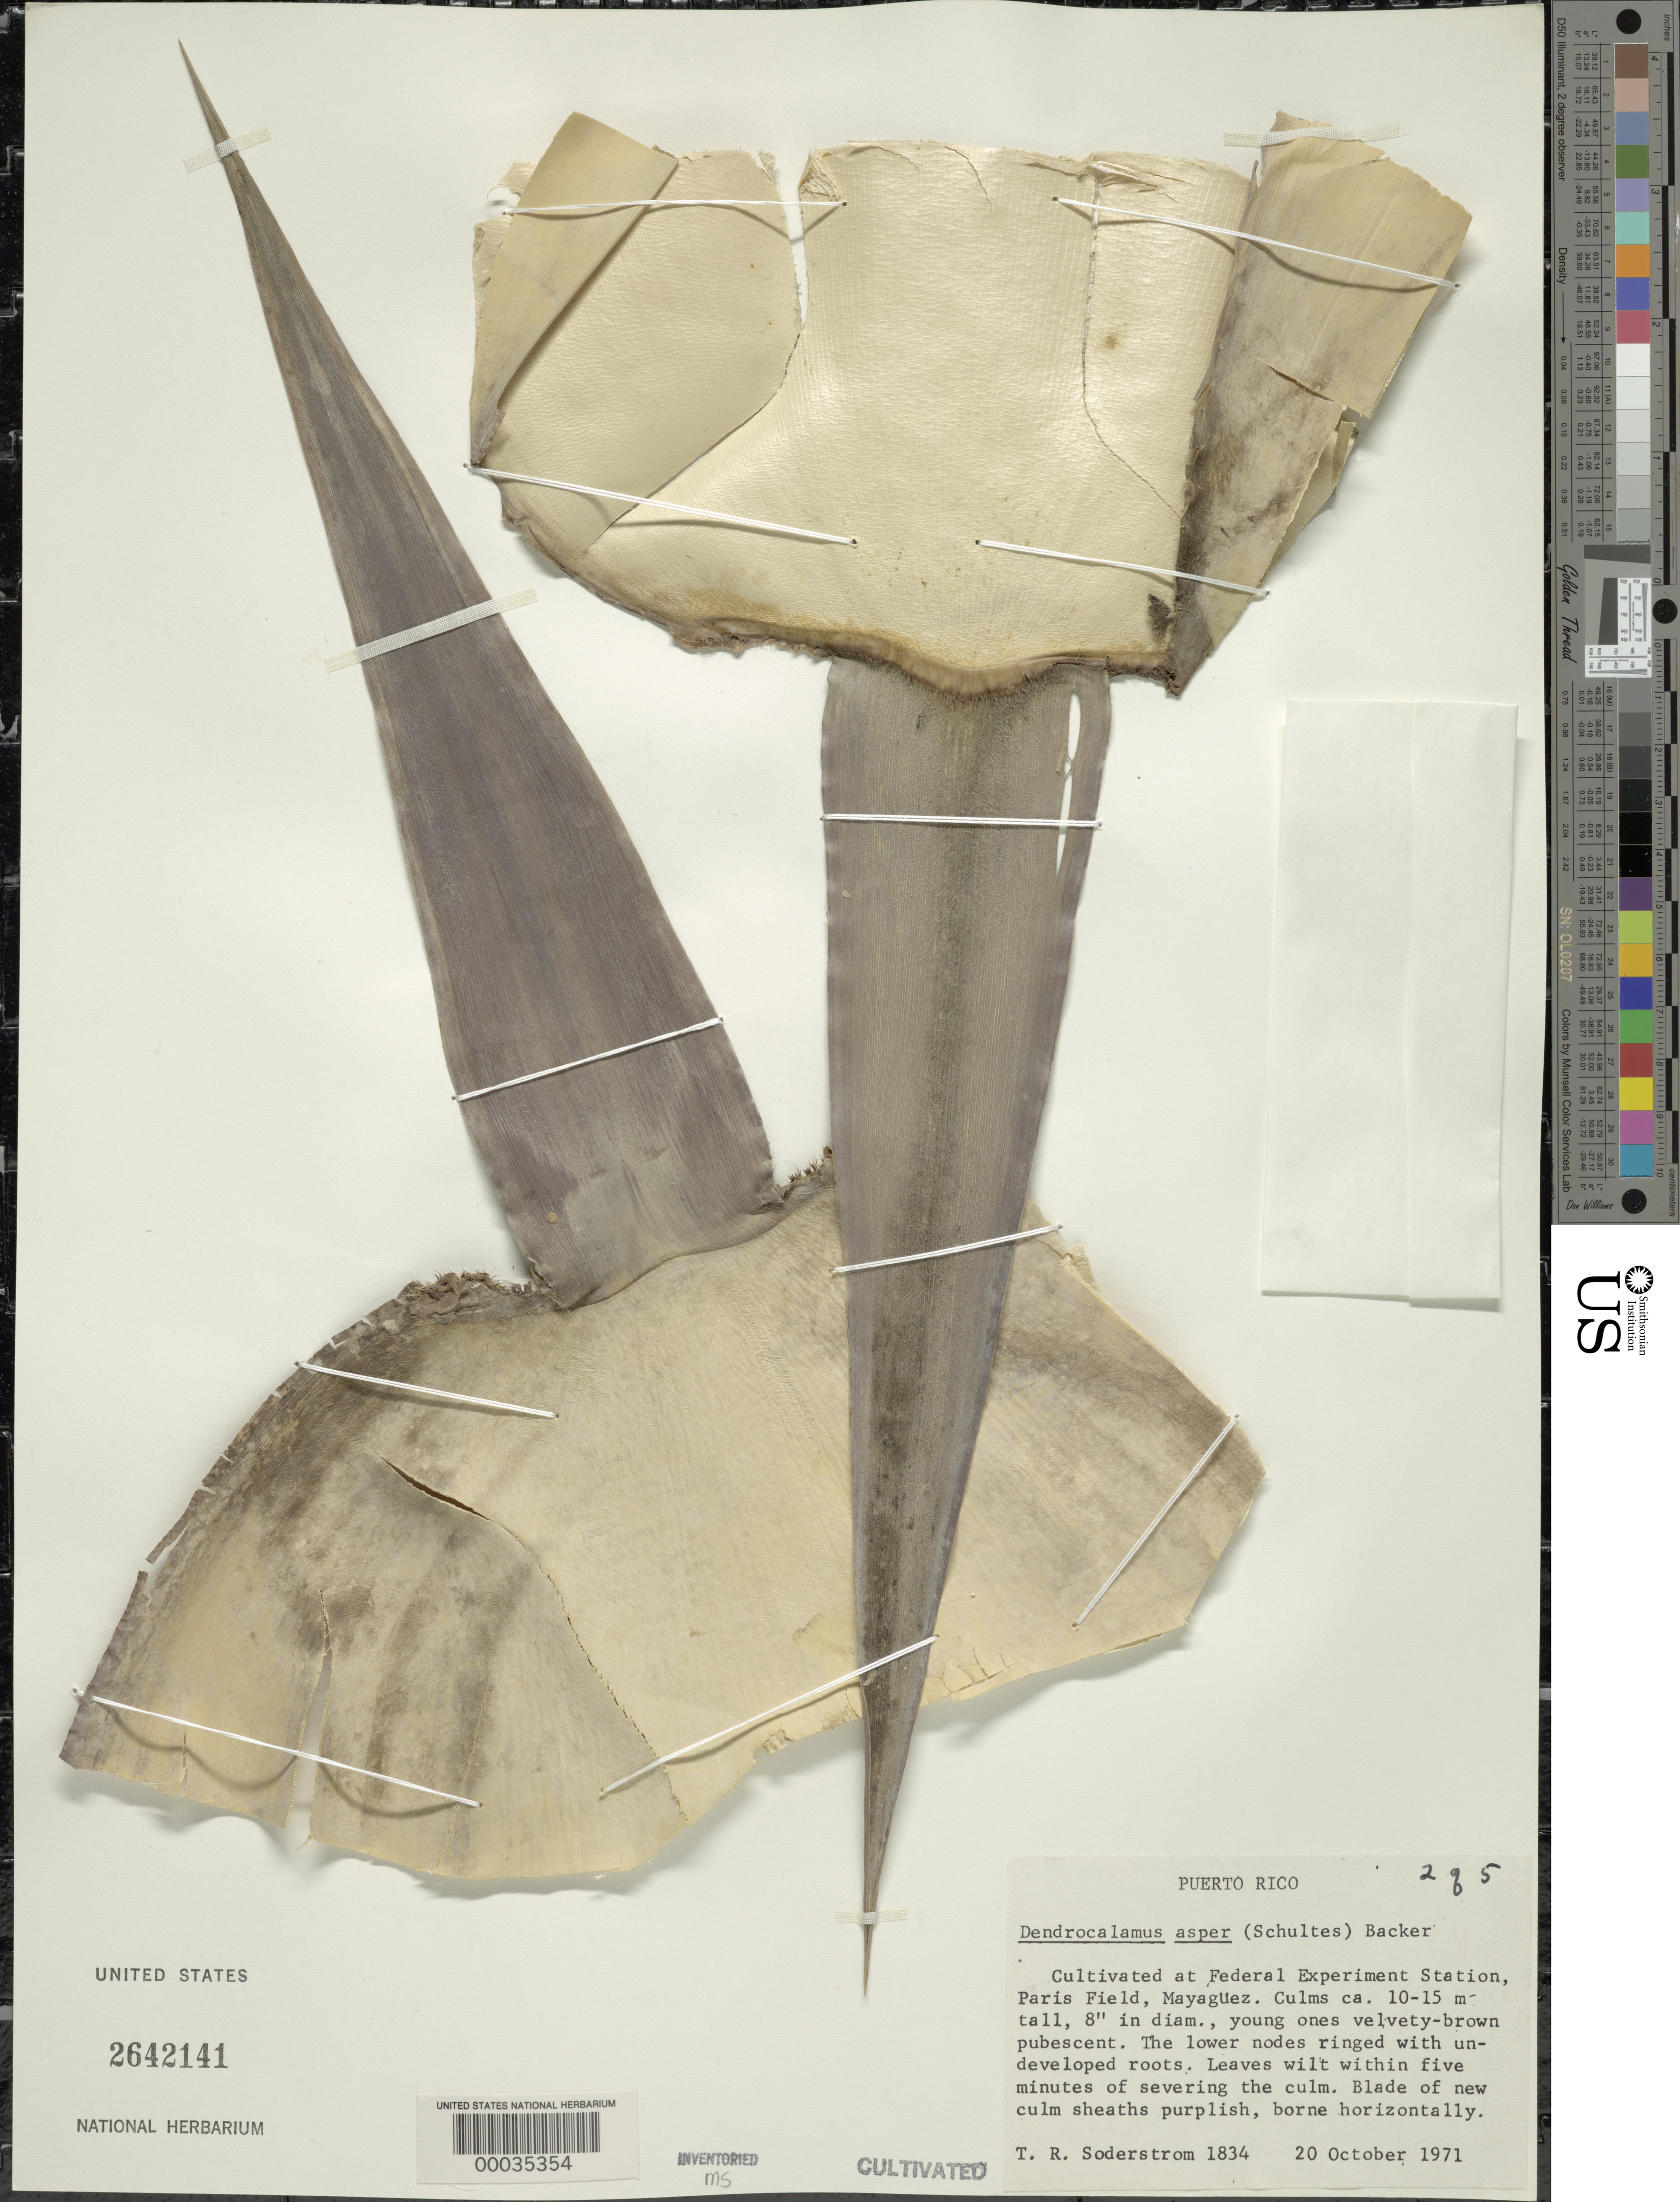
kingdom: Plantae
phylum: Tracheophyta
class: Liliopsida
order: Poales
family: Poaceae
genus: Dendrocalamus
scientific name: Dendrocalamus asper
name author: (Schult. & Schult. f.) Backer ex K. Heyne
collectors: T. R. Soderstrom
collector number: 1834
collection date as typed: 20 Oct 1971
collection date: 1971-10-20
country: Puerto Rico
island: Greater Antilles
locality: Federal experimental station, paris field-mayaguez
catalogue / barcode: US 2642141